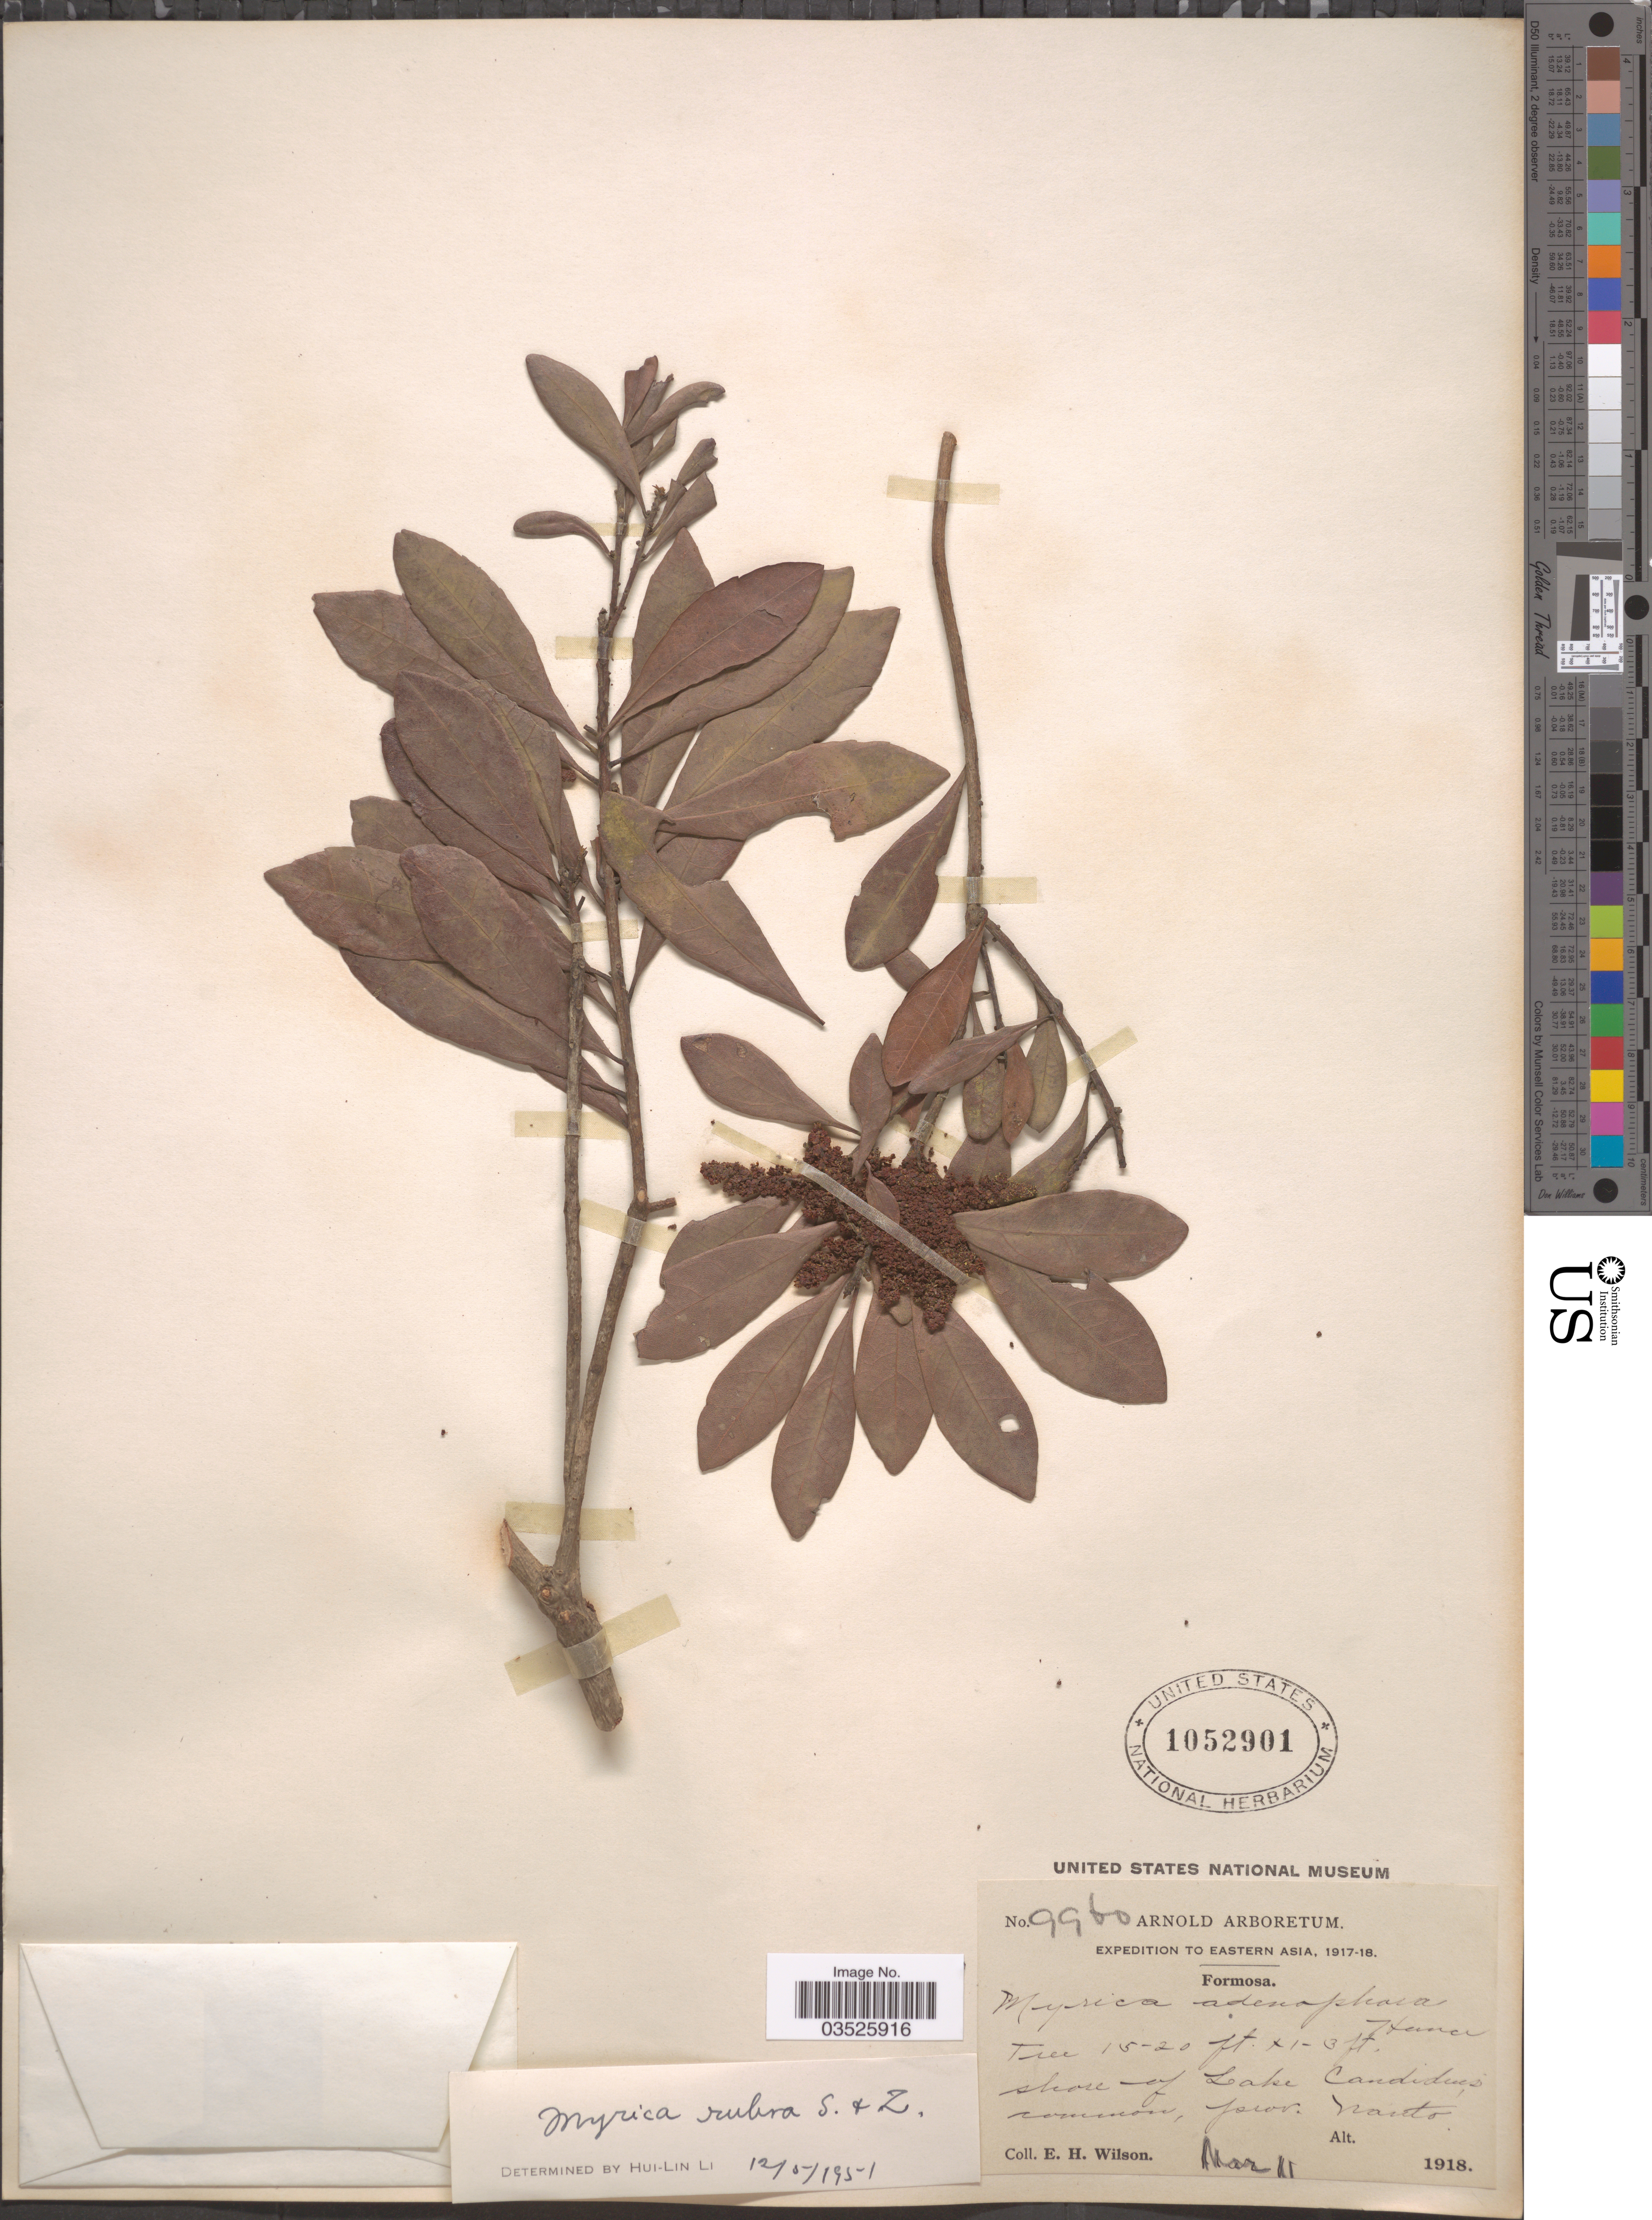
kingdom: Plantae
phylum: Tracheophyta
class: Magnoliopsida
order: Fagales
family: Myricaceae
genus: Morella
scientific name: Morella rubra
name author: Lour.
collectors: E. Wilson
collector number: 9960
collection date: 1918-03-11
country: Taiwan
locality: Formosa. Shore of Lake Candidius. Prov. Nanto.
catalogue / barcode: US 1052901